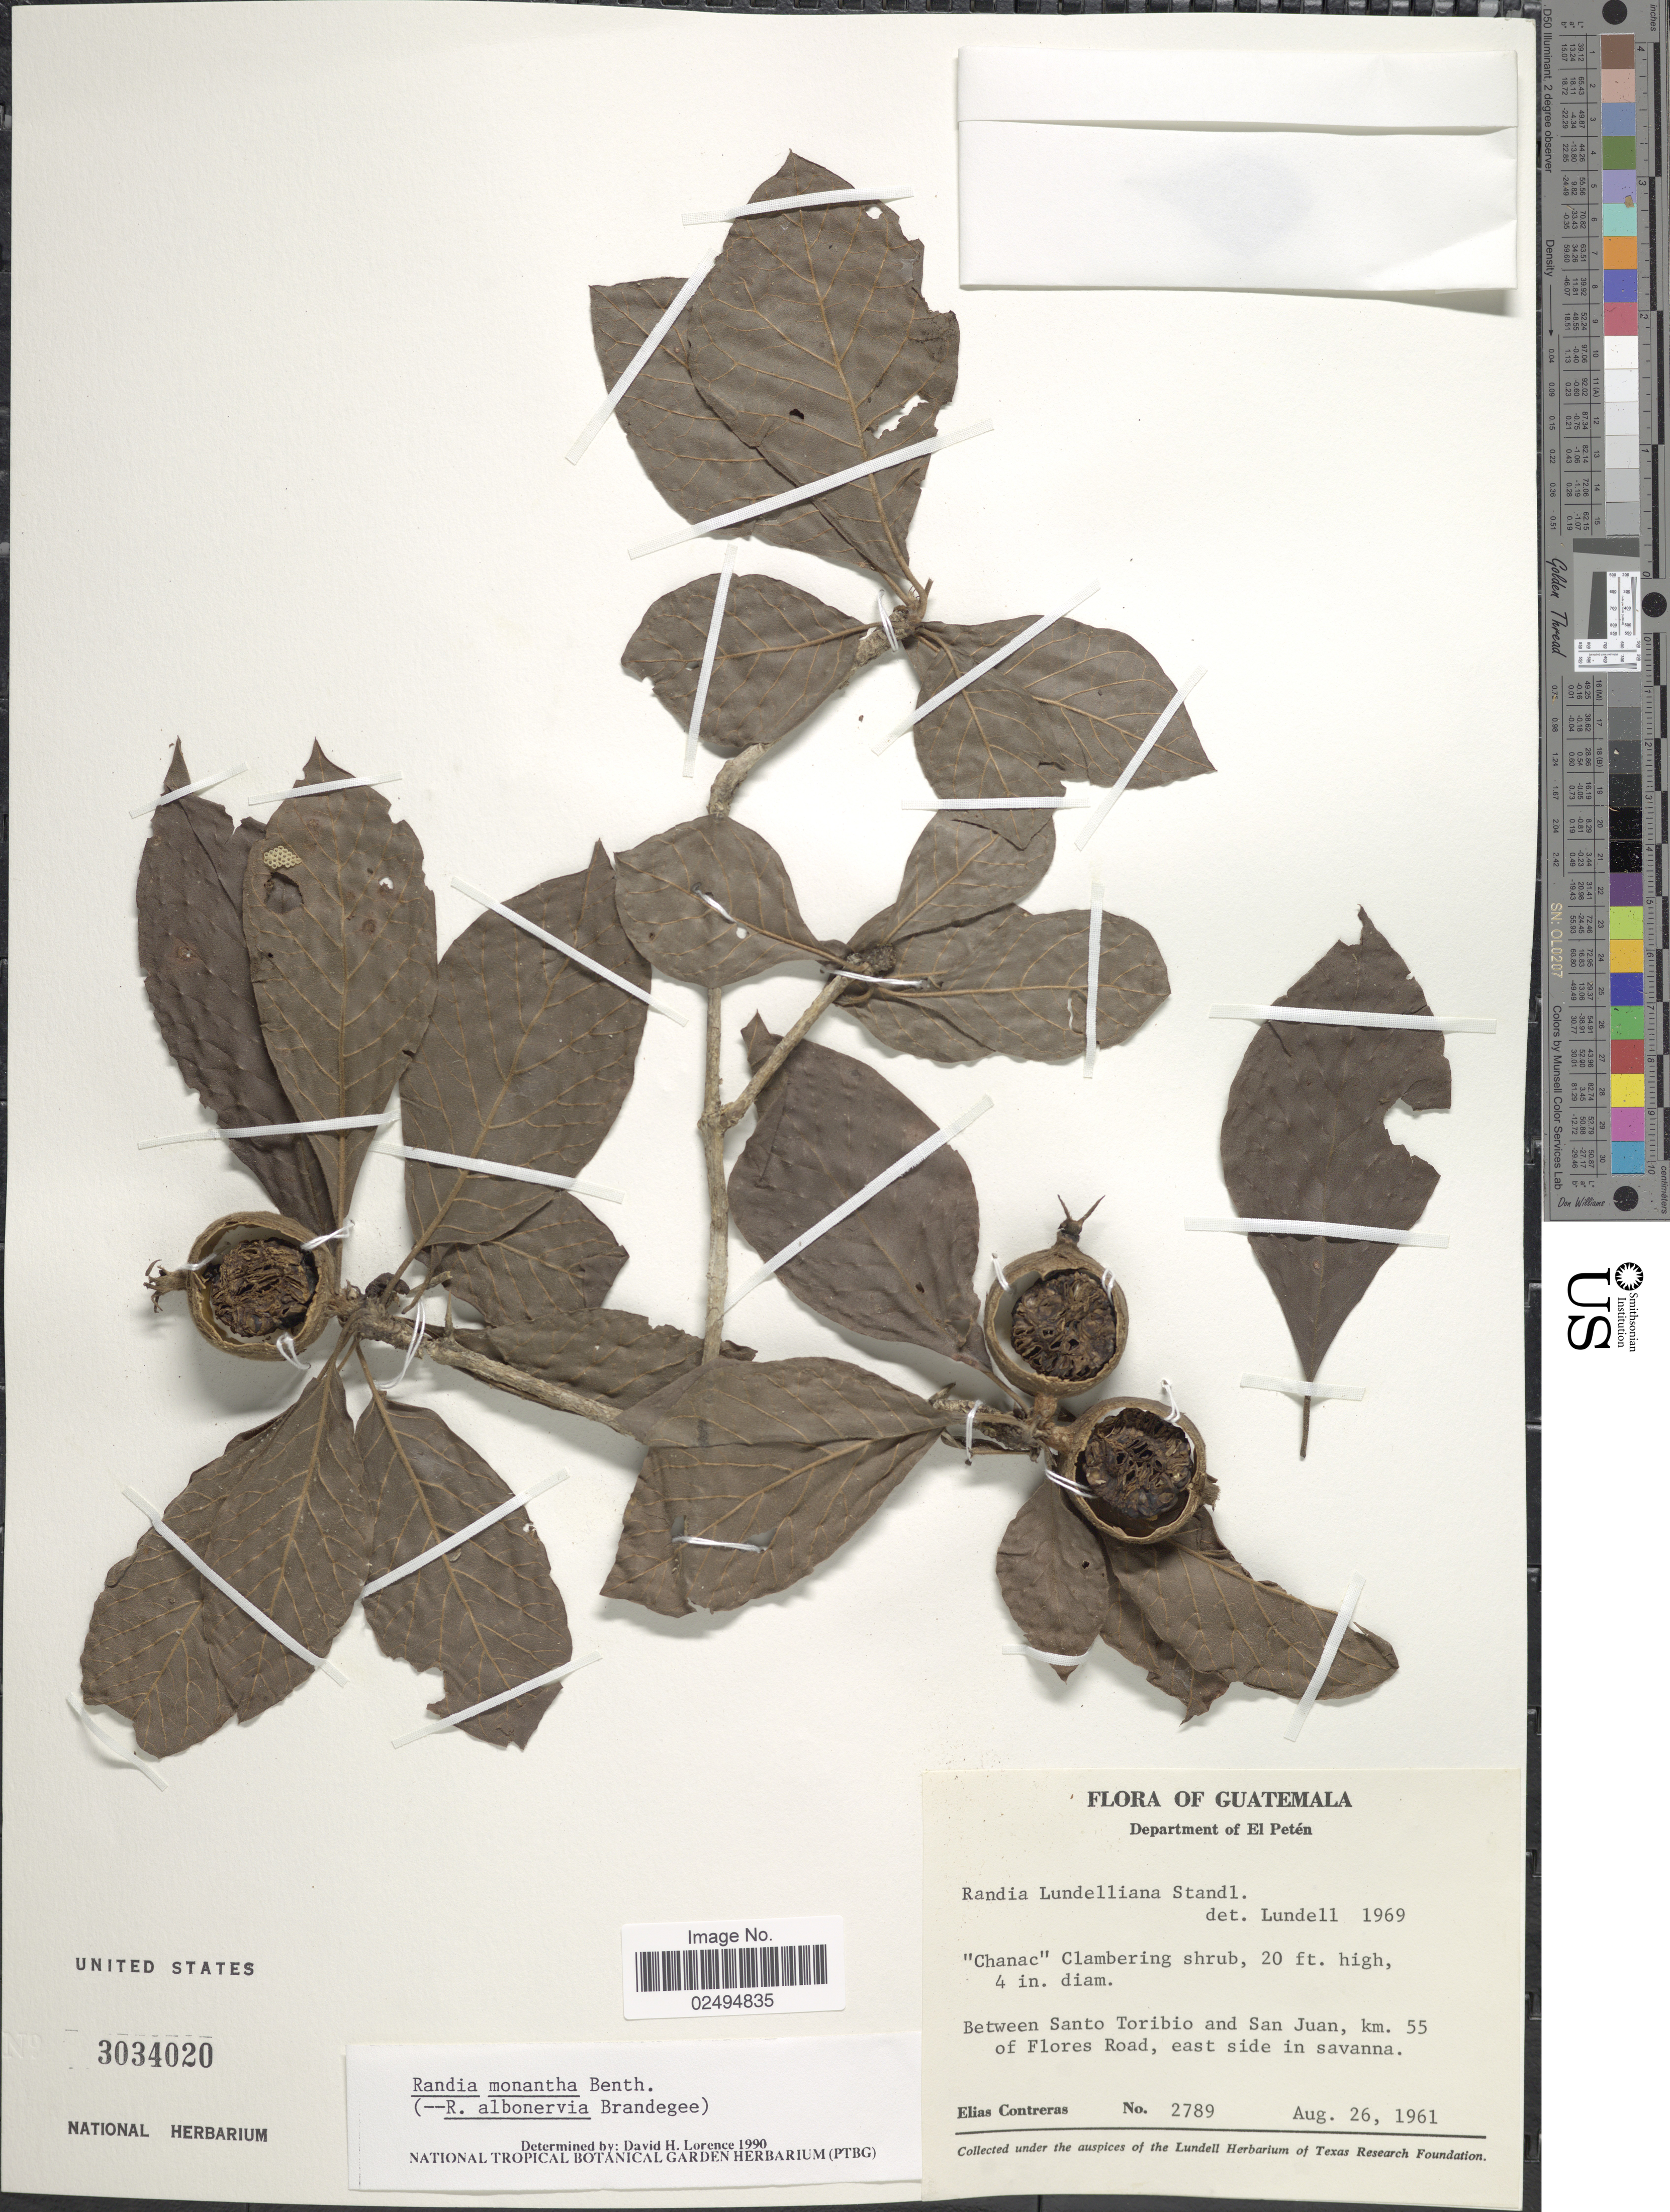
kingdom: Plantae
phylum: Tracheophyta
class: Magnoliopsida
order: Gentianales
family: Rubiaceae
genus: Randia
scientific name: Randia monantha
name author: Benth.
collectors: E. Contreras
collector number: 2789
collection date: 1961-08-26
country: Guatemala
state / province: El Petén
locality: Between Santo Toribio and San Juan, km. 55 of Flores Road, east side in savanna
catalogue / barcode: US 3034020